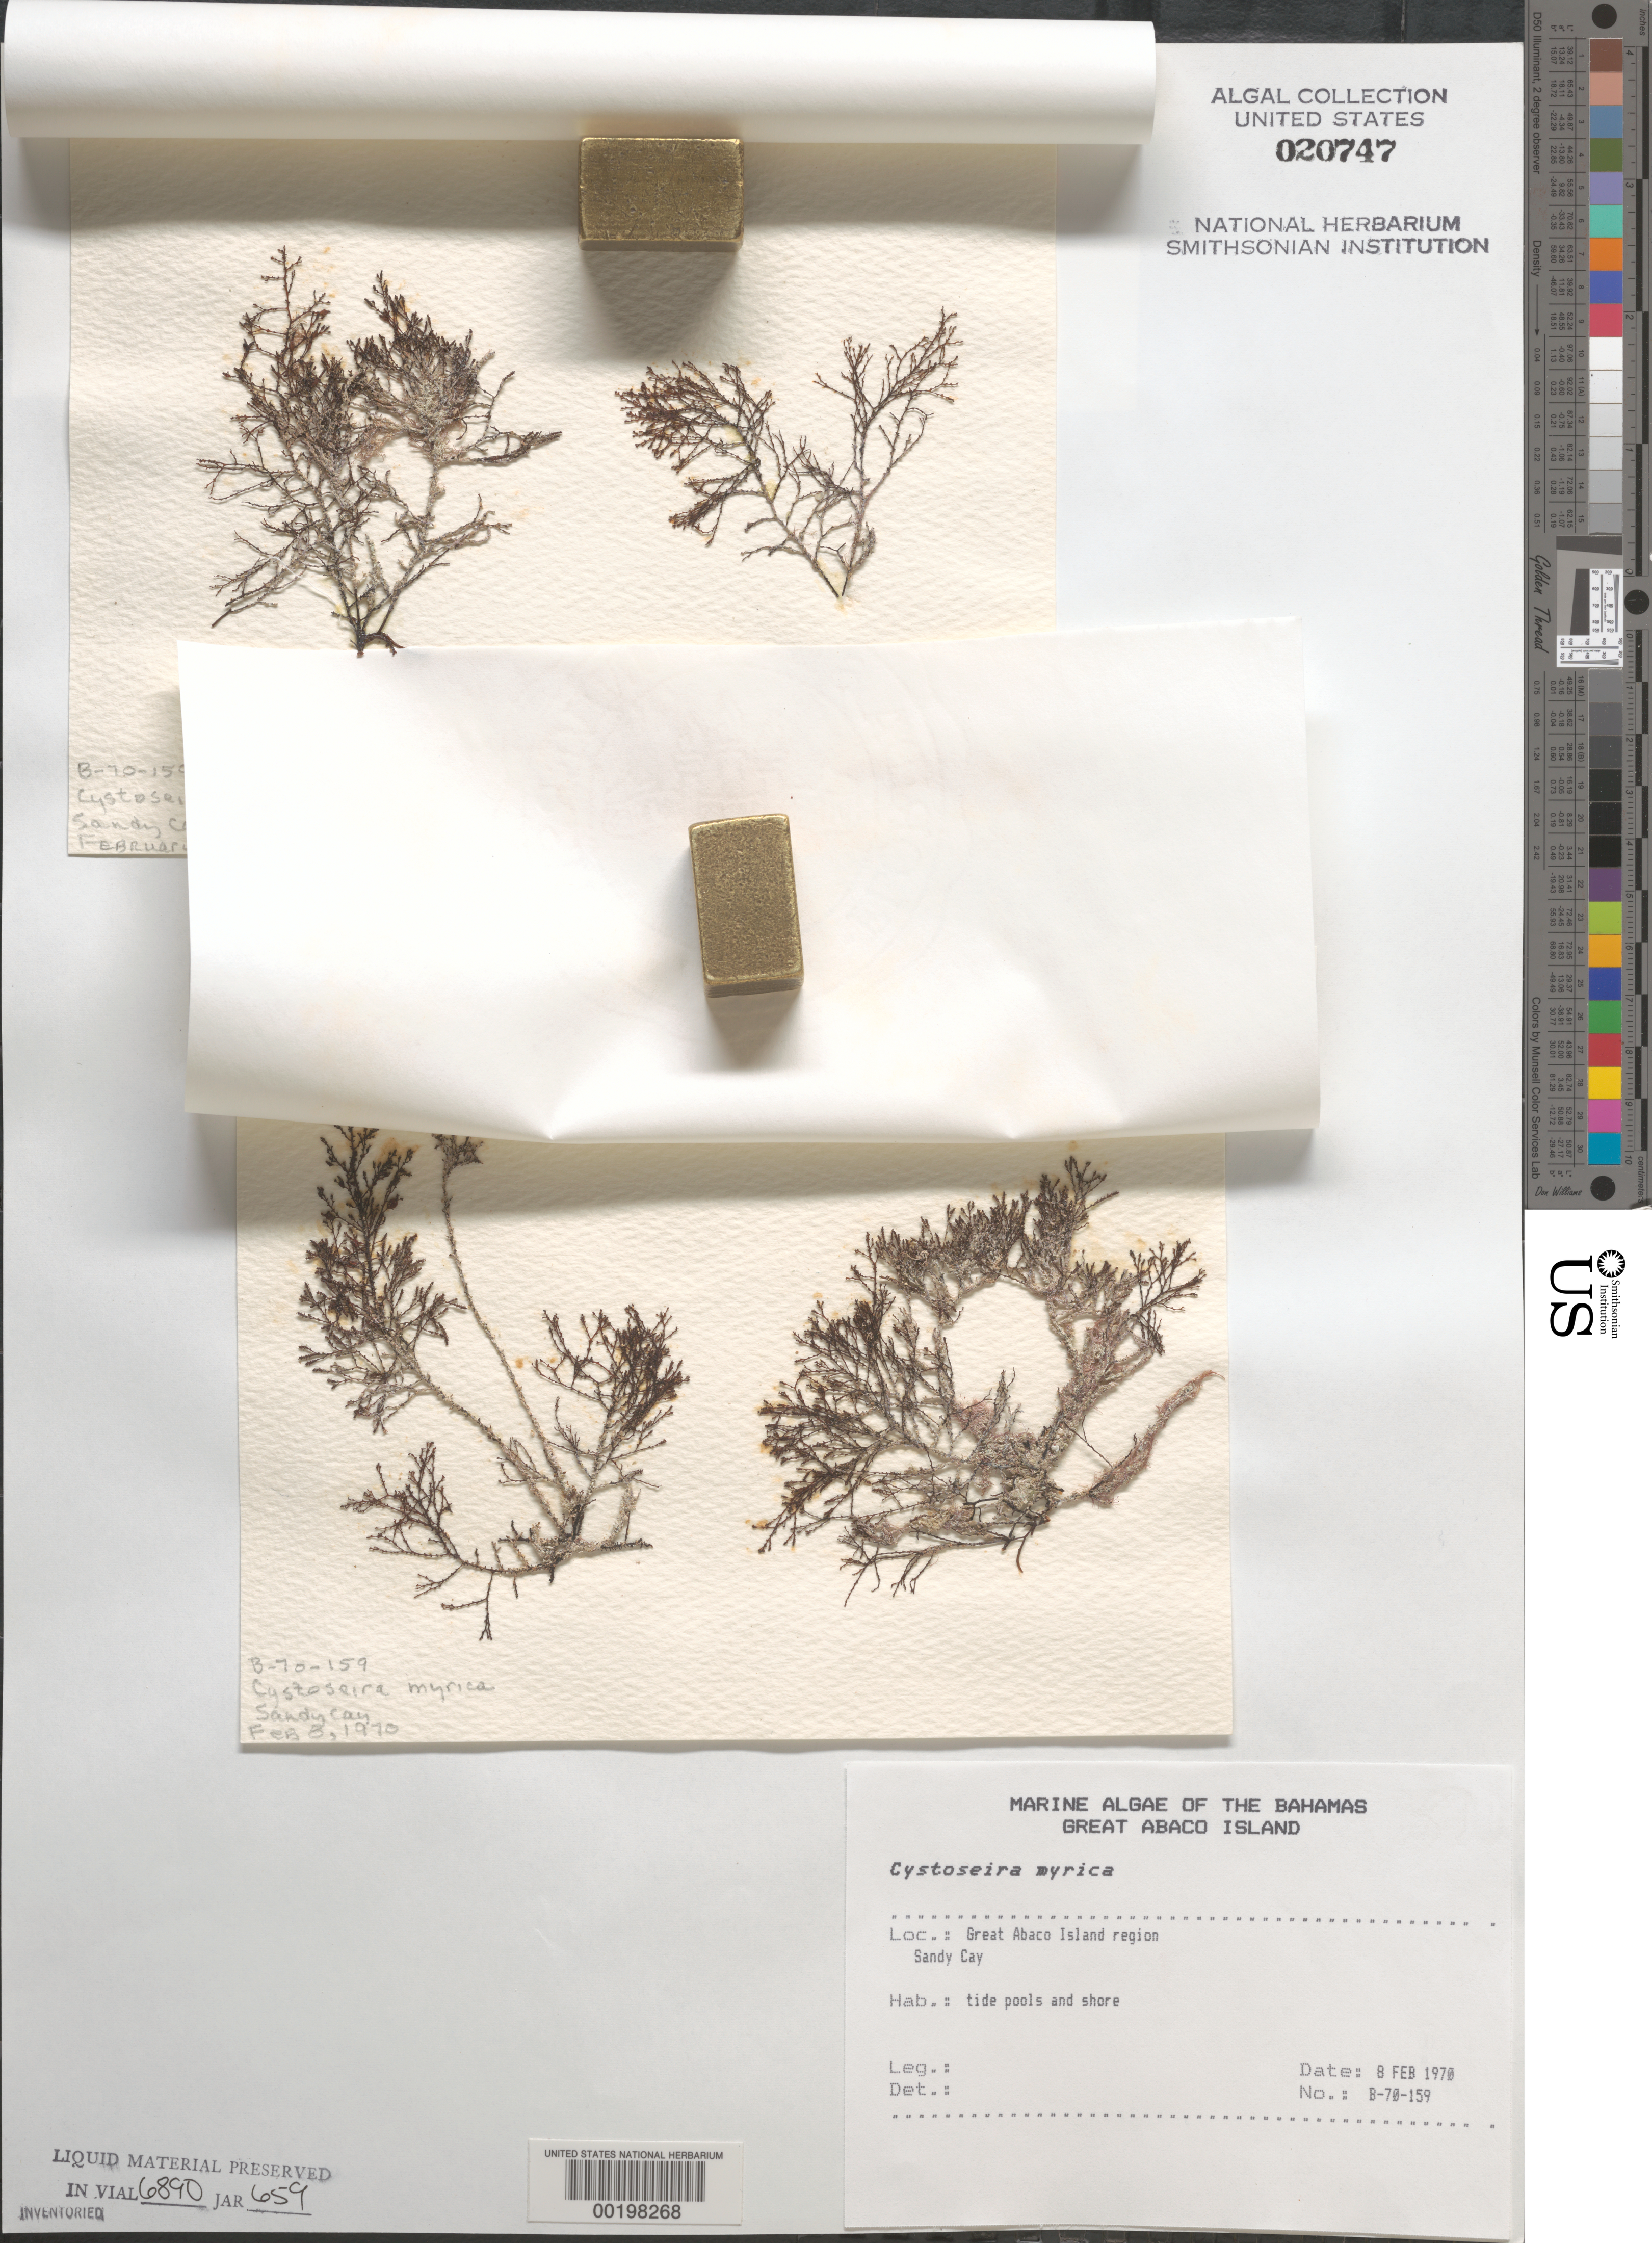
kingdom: Chromista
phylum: Ochrophyta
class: Phaeophyceae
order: Fucales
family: Sargassaceae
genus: Cystoseira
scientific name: Cystoseira myrica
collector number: B-70-159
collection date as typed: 08 Feb 1970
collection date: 1970-02-08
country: Bahamas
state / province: Abaco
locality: Sandy cay, great abaco island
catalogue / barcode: US 20747